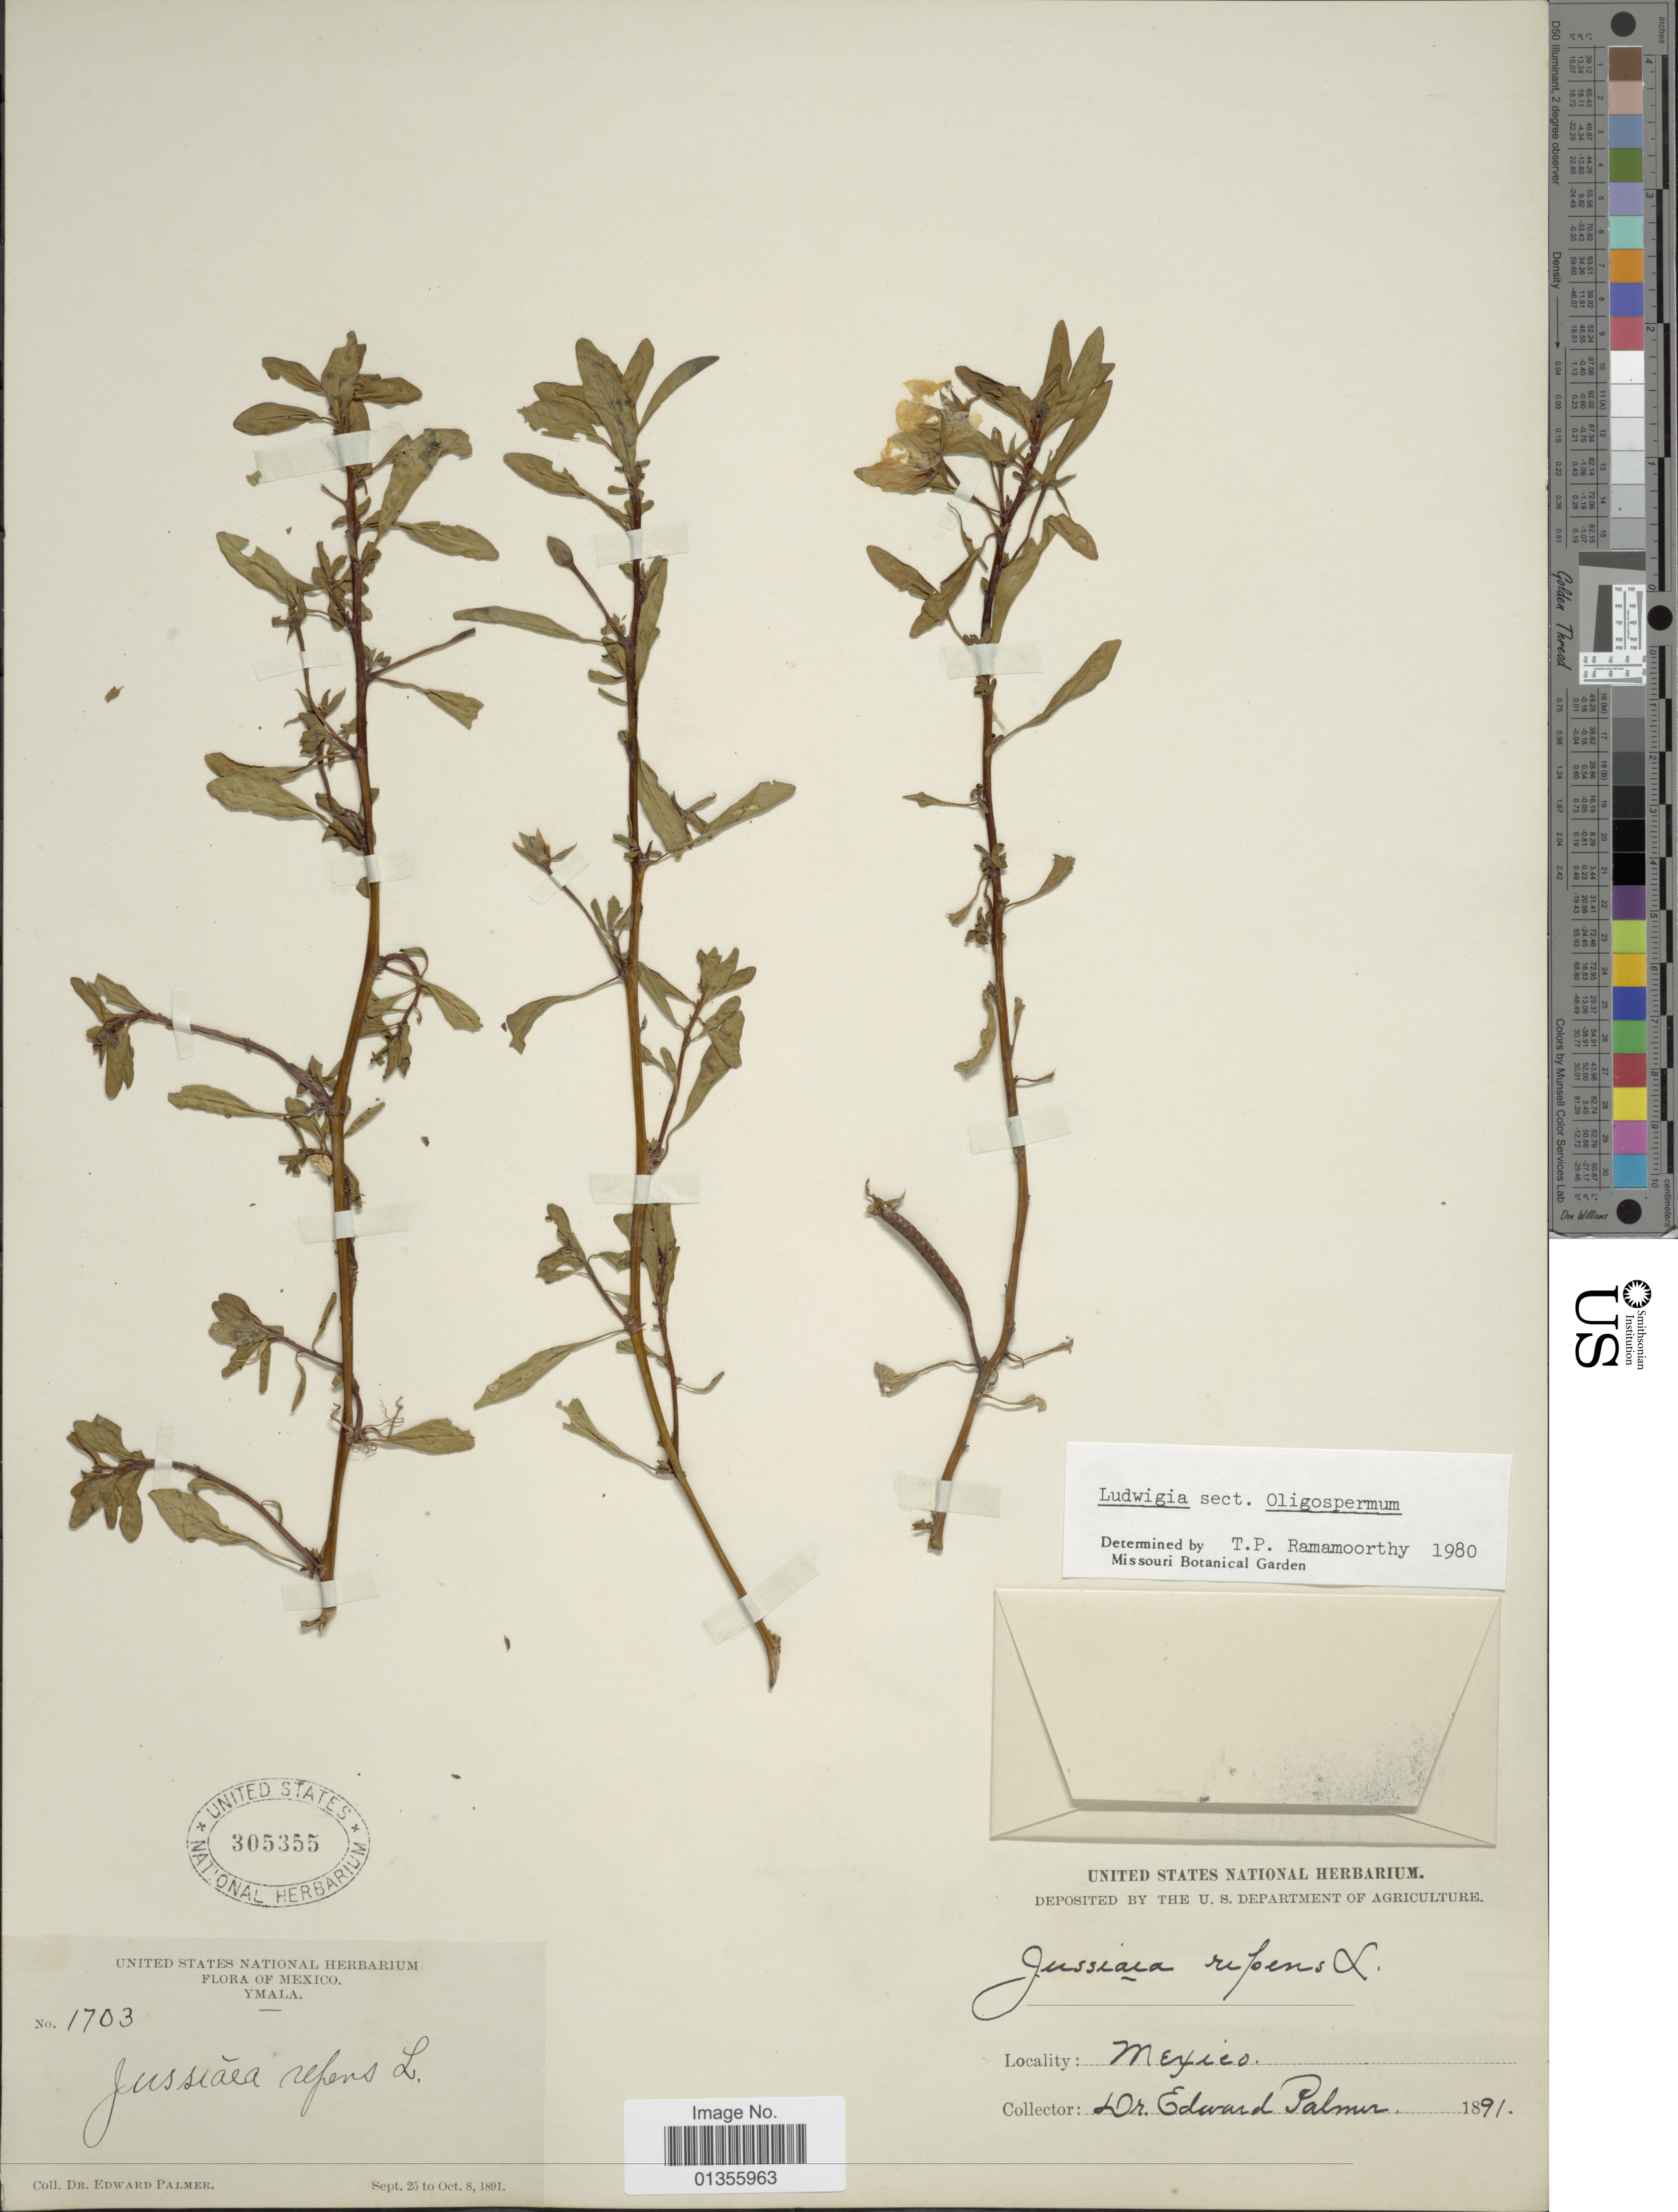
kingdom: Plantae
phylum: Tracheophyta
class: Magnoliopsida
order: Myrtales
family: Onagraceae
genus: Ludwigia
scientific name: Ludwigia octovalvis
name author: (Jacq.) P.H. Raven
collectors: E. Palmer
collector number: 1703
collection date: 1891-09-25/1891-10-08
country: Mexico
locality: Ymala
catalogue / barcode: US 305355